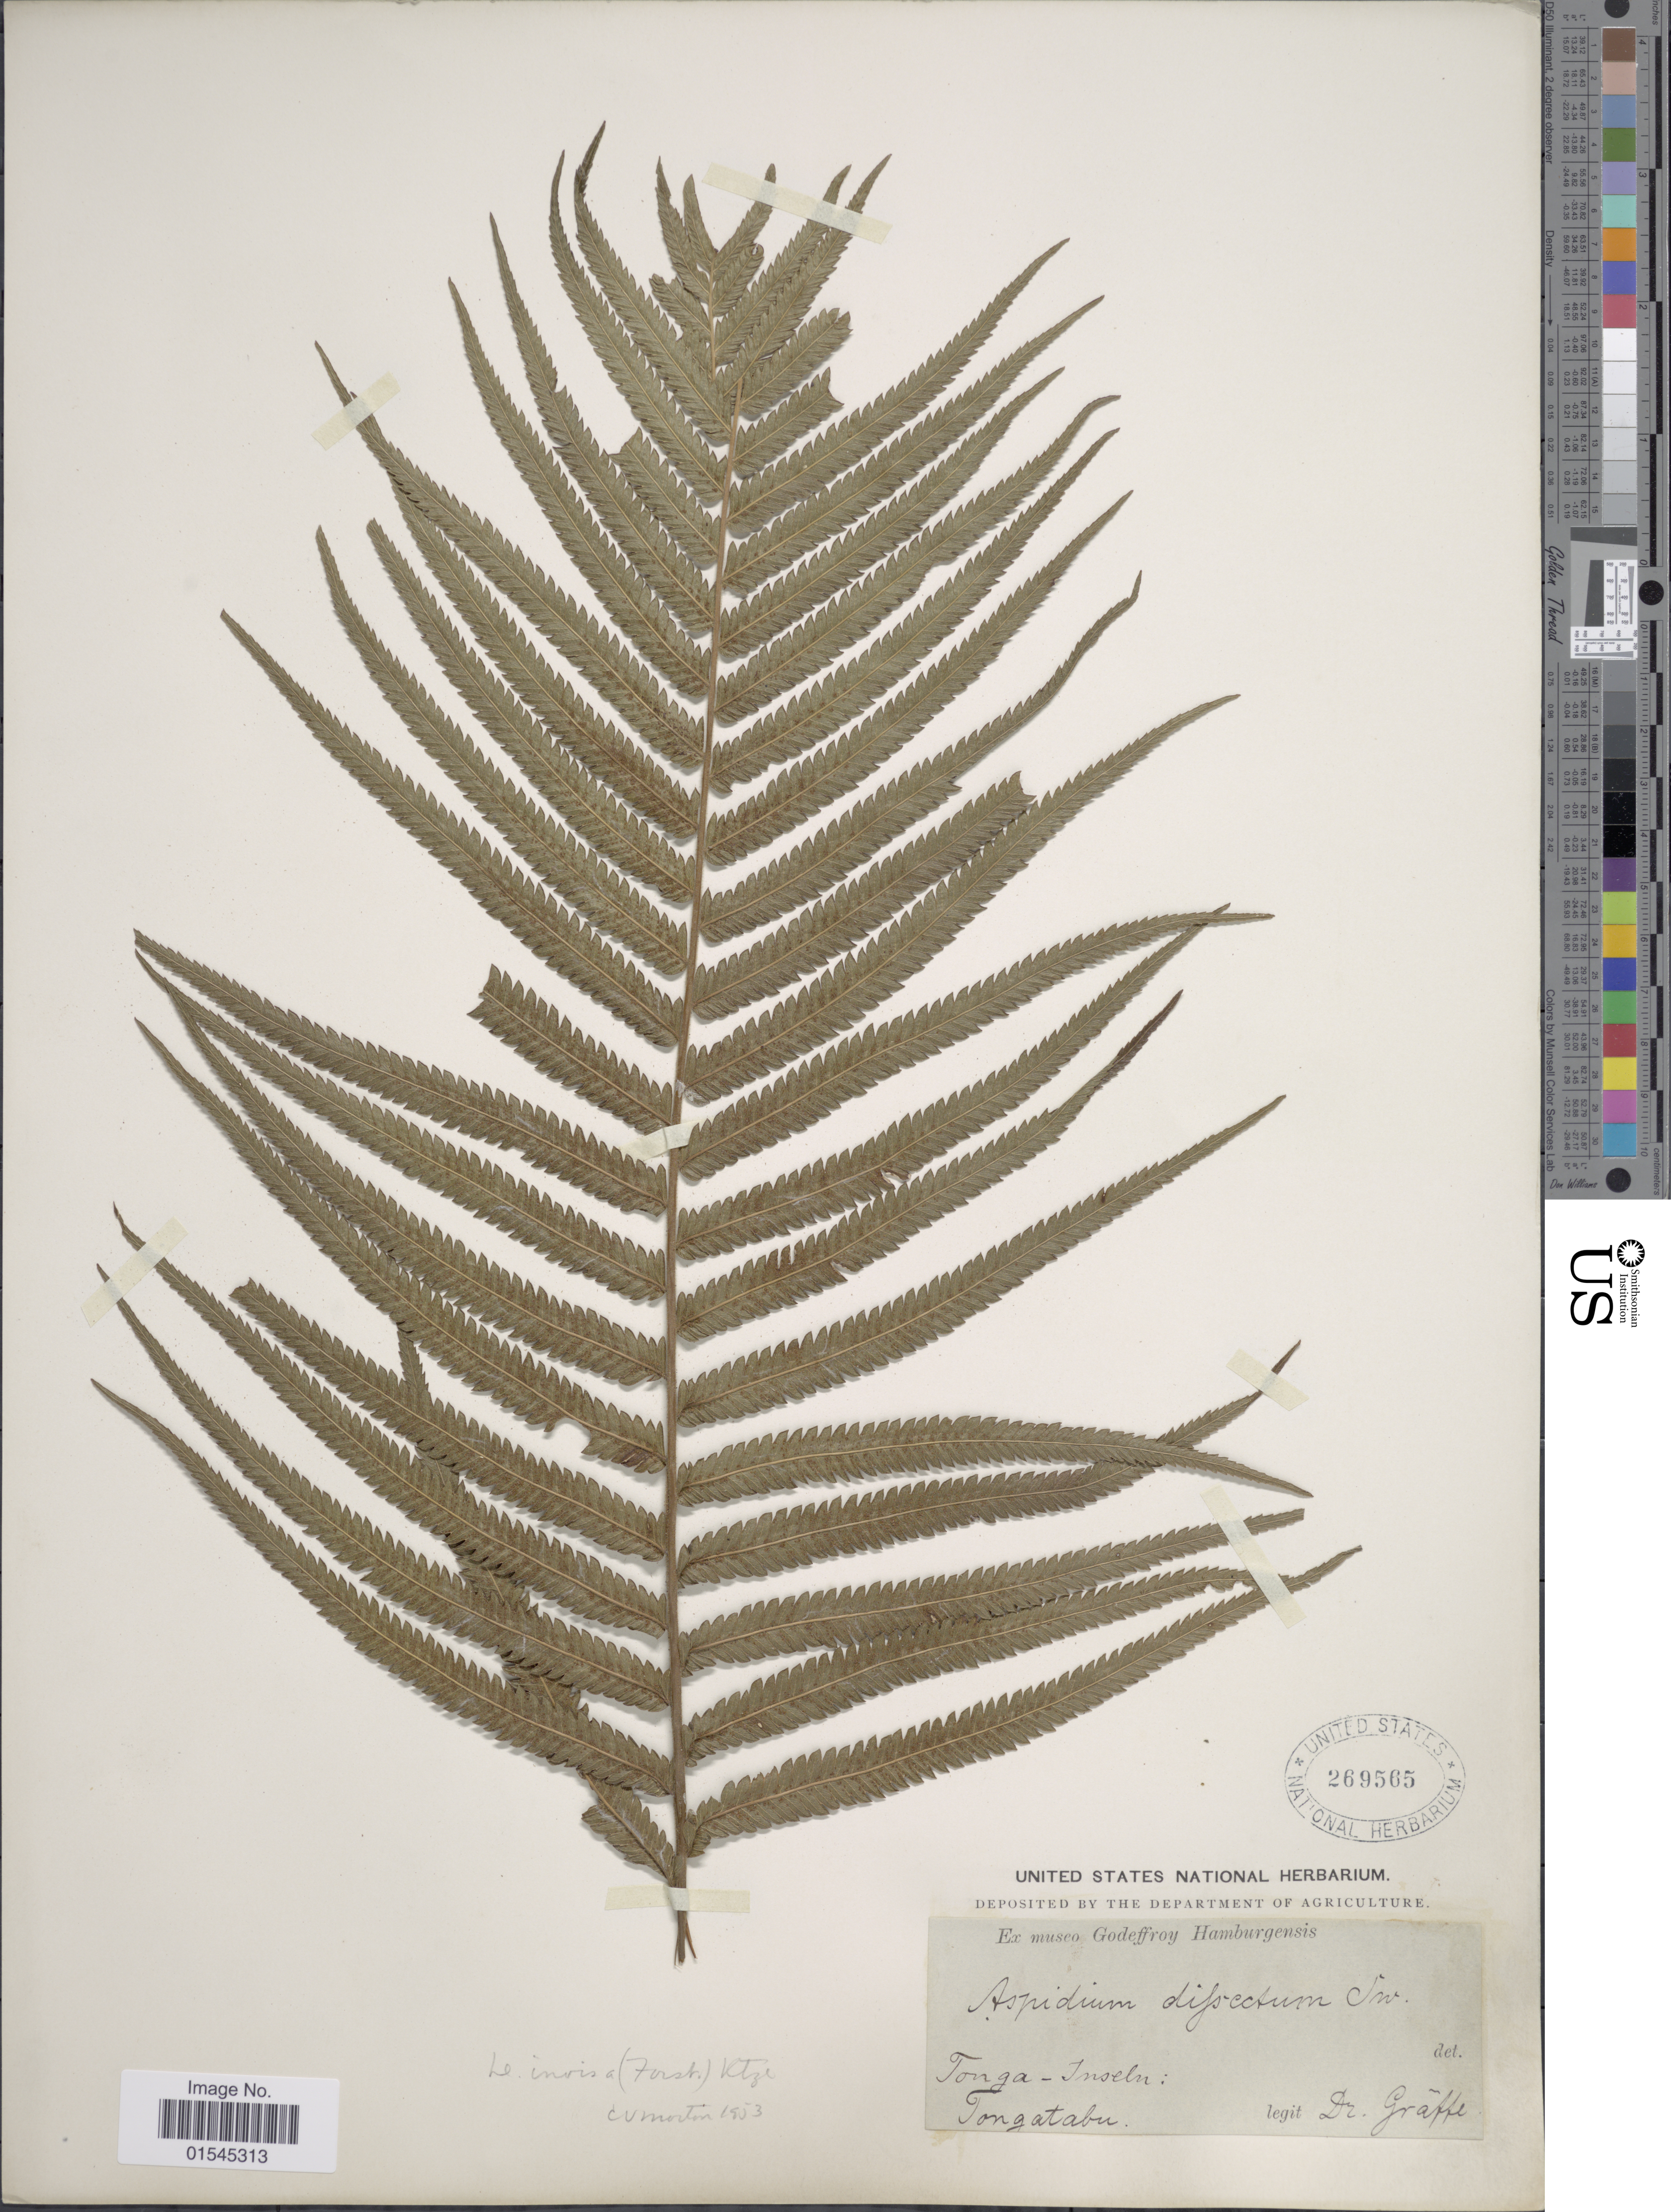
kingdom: Plantae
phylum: Tracheophyta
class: Polypodiopsida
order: Polypodiales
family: Thelypteridaceae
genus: Sphaerostephanos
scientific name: Sphaerostephanos invisus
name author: (G. Forst.) Holttum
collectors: Graeffe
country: Tonga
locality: Tonga-Inselen, Tongatabu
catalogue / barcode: US 269565